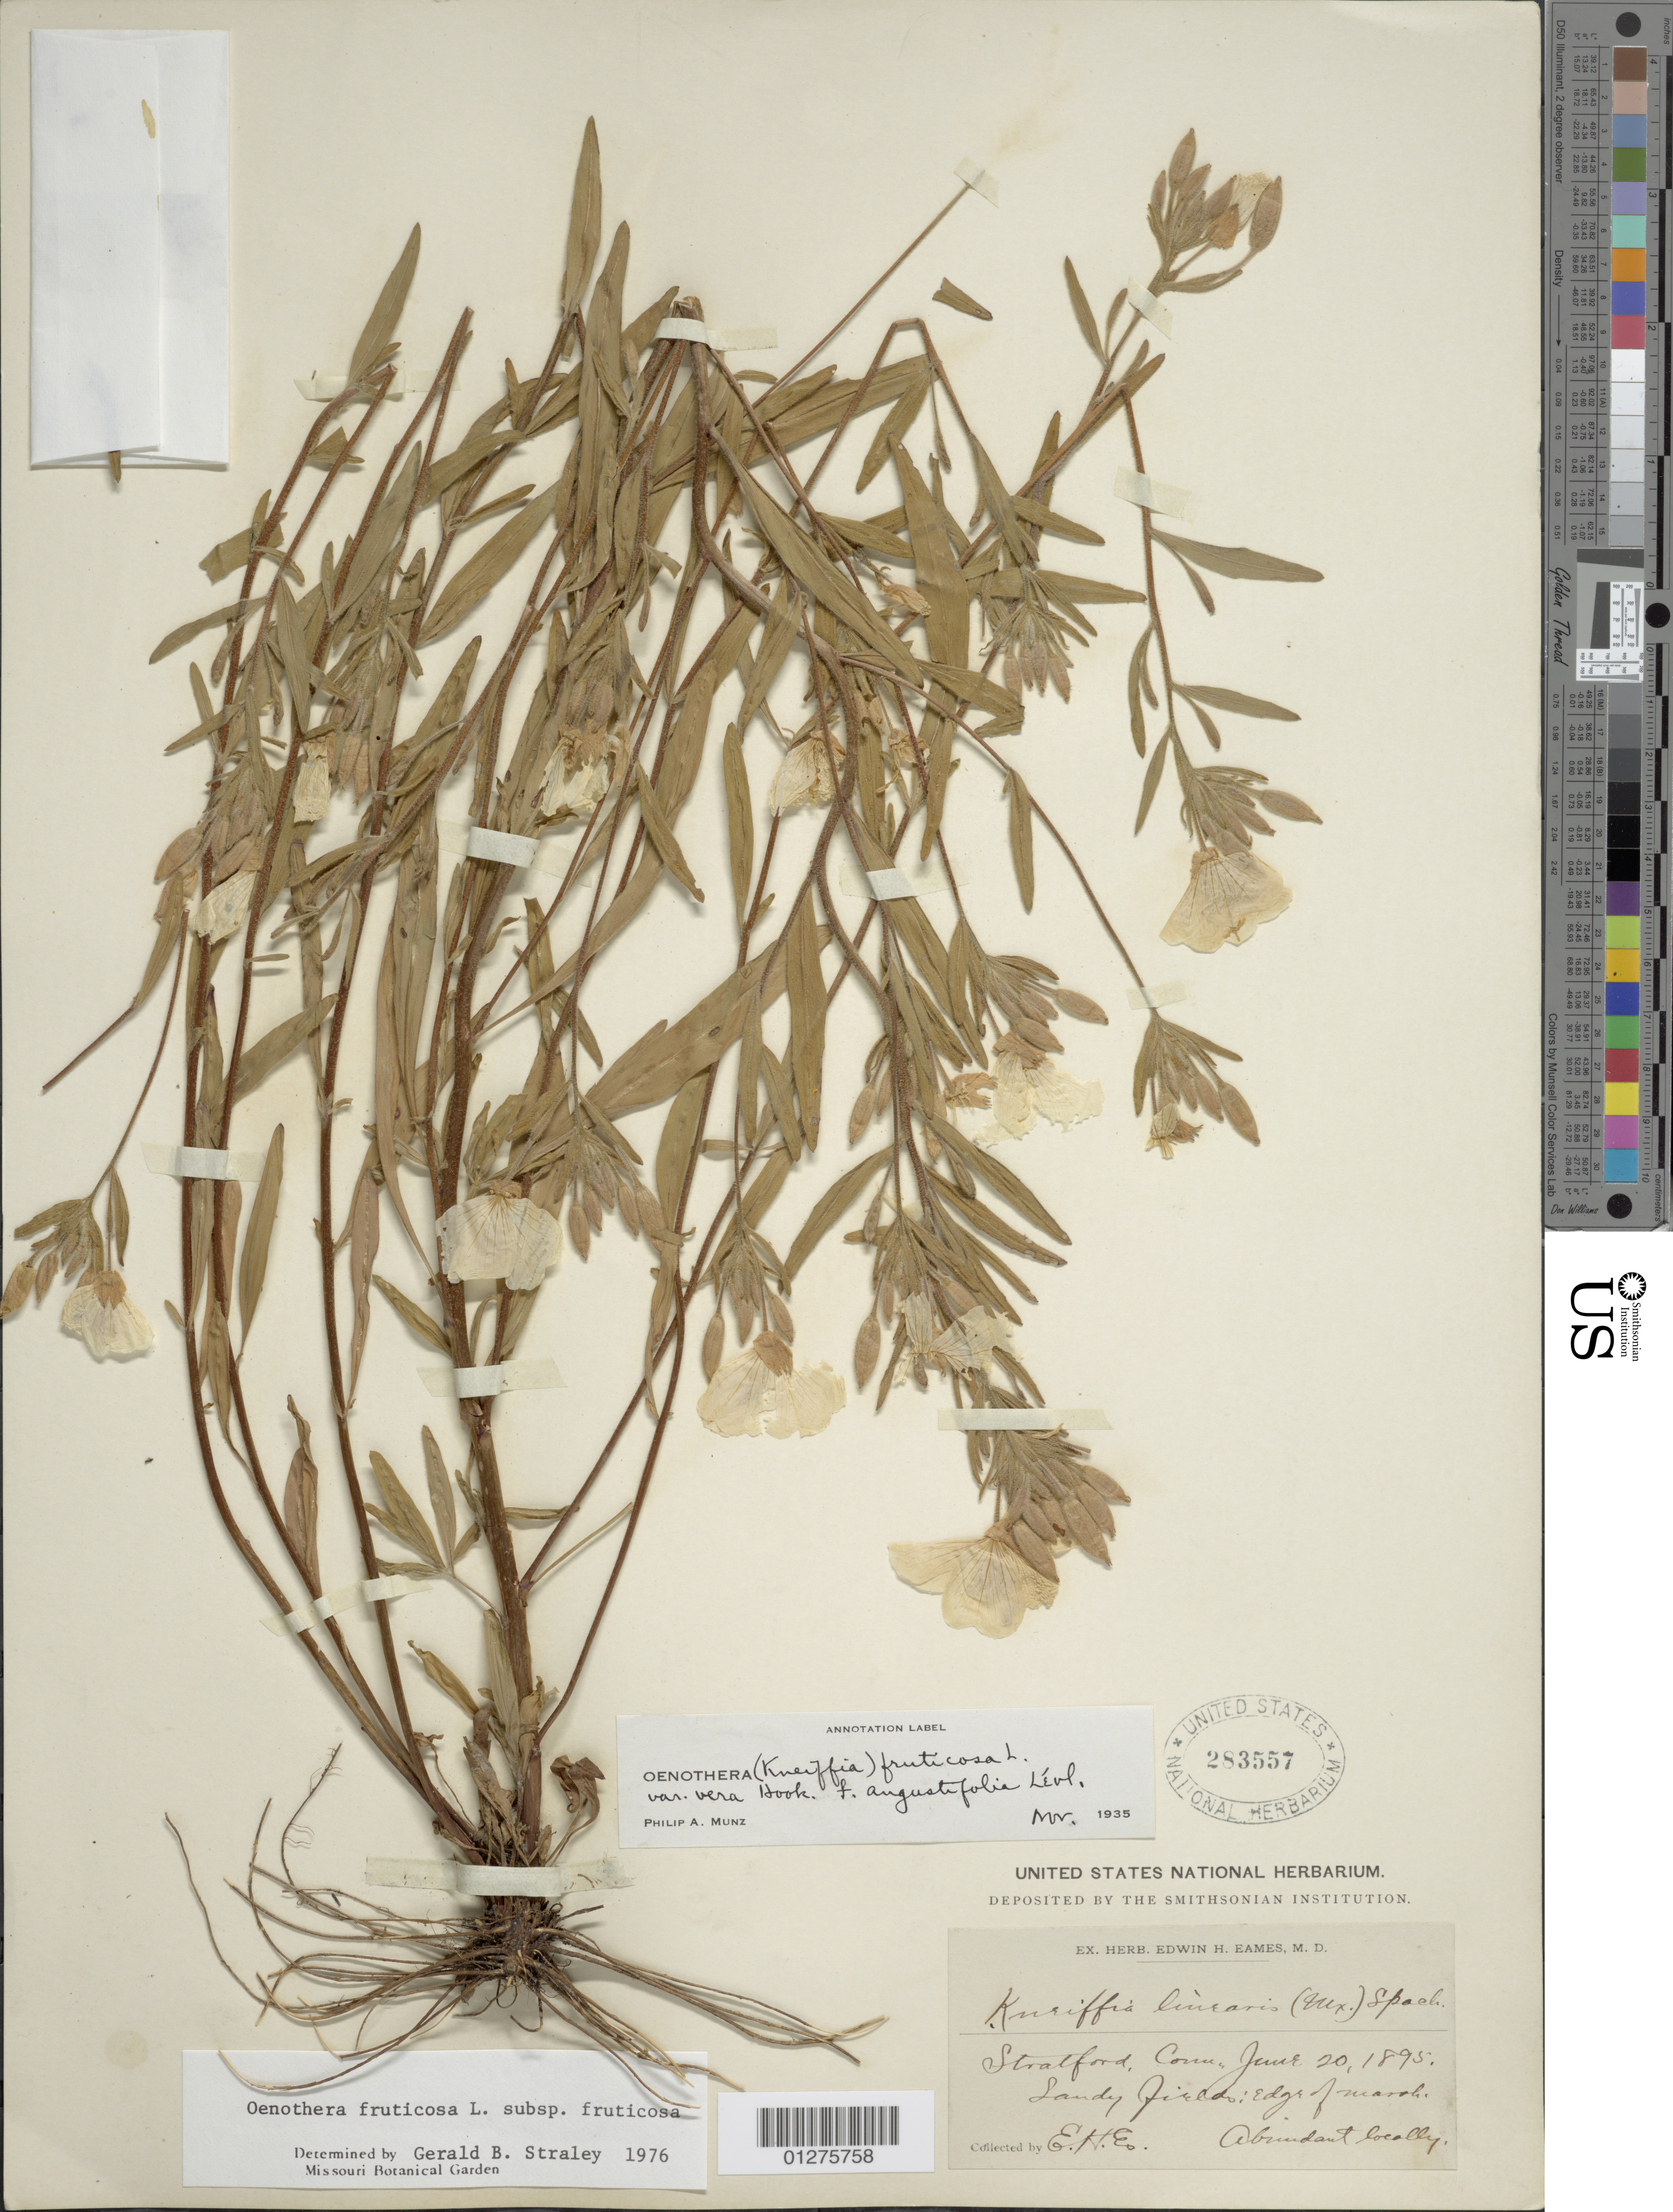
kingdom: Plantae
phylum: Tracheophyta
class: Magnoliopsida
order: Myrtales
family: Onagraceae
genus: Oenothera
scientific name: Oenothera fruticosa subsp. fruticosa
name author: L.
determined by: Straley, G. B.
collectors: E. H. Eames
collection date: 1895-06-20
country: United States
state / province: Connecticut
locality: Stratford.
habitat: Sandy field.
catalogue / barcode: US 283557